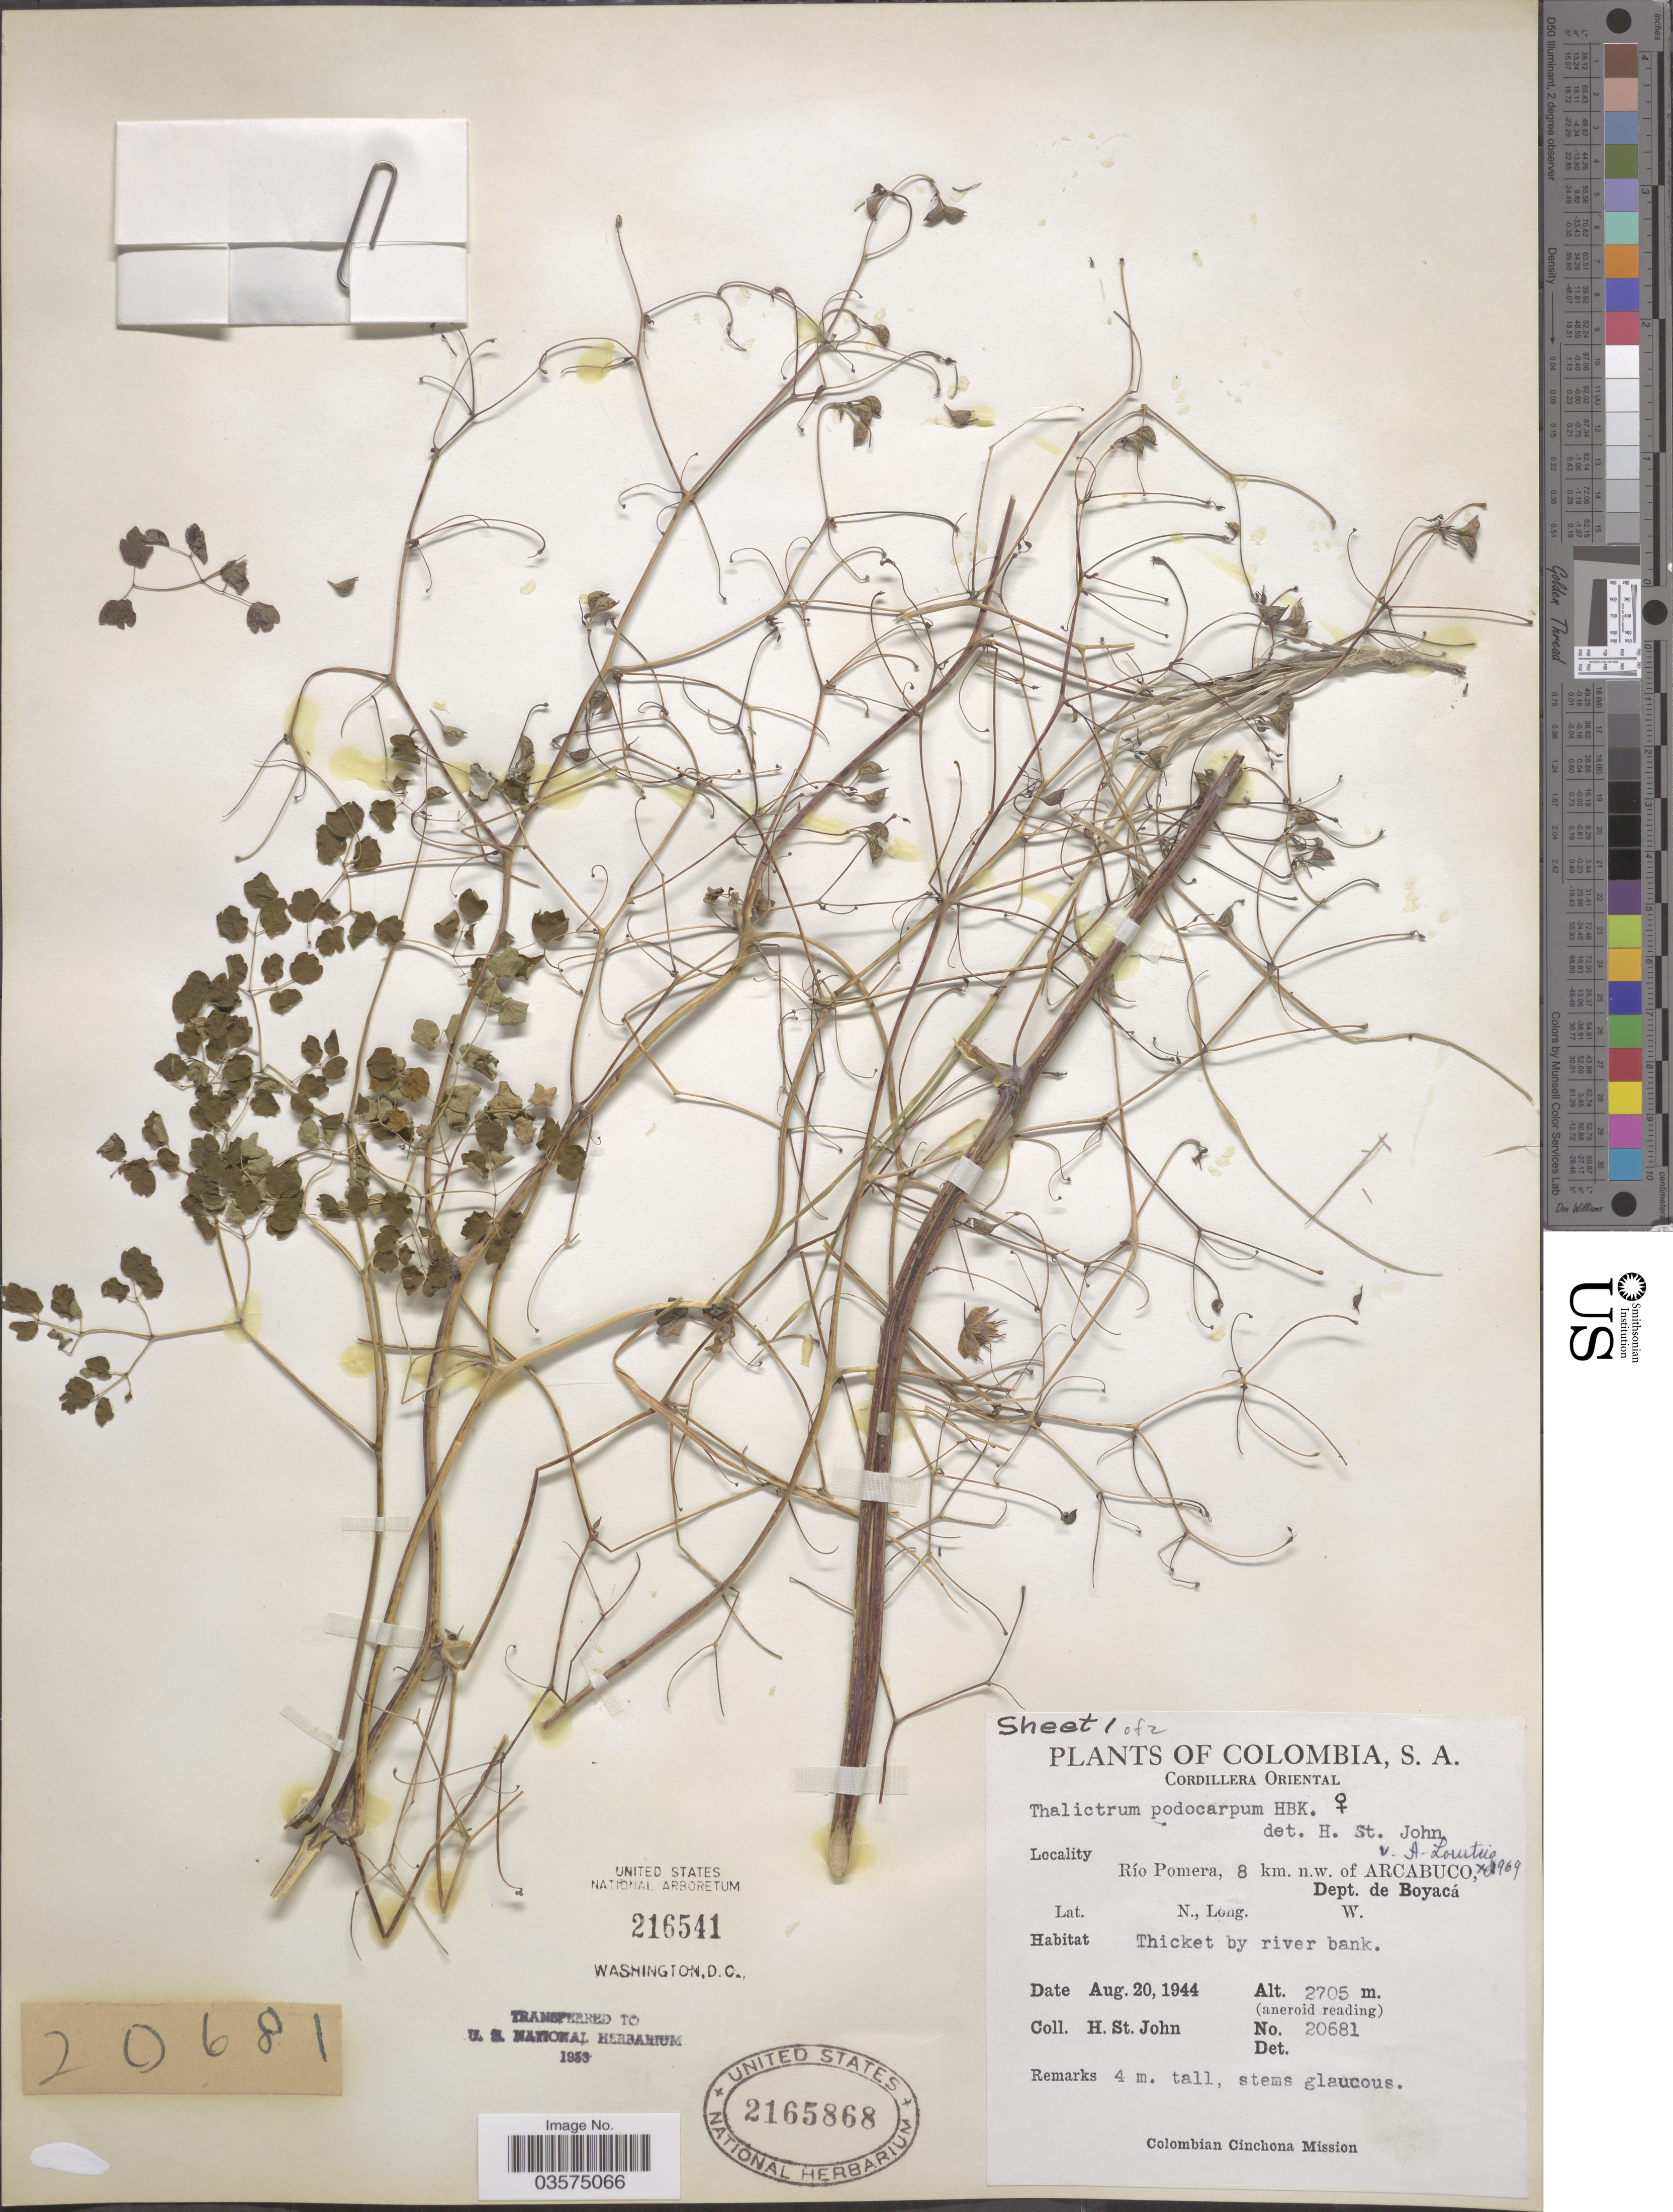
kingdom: Plantae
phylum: Tracheophyta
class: Magnoliopsida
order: Ranunculales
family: Ranunculaceae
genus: Thalictrum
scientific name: Thalictrum podocarpum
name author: Kunth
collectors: H. St. John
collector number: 20681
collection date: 1944-08-20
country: Colombia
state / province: Boyacá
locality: Cordillera Oriental. Río Pomera, 8 km. n.w. of Arcabuco, Dept. de Boyacá.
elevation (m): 2705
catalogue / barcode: US 2165868